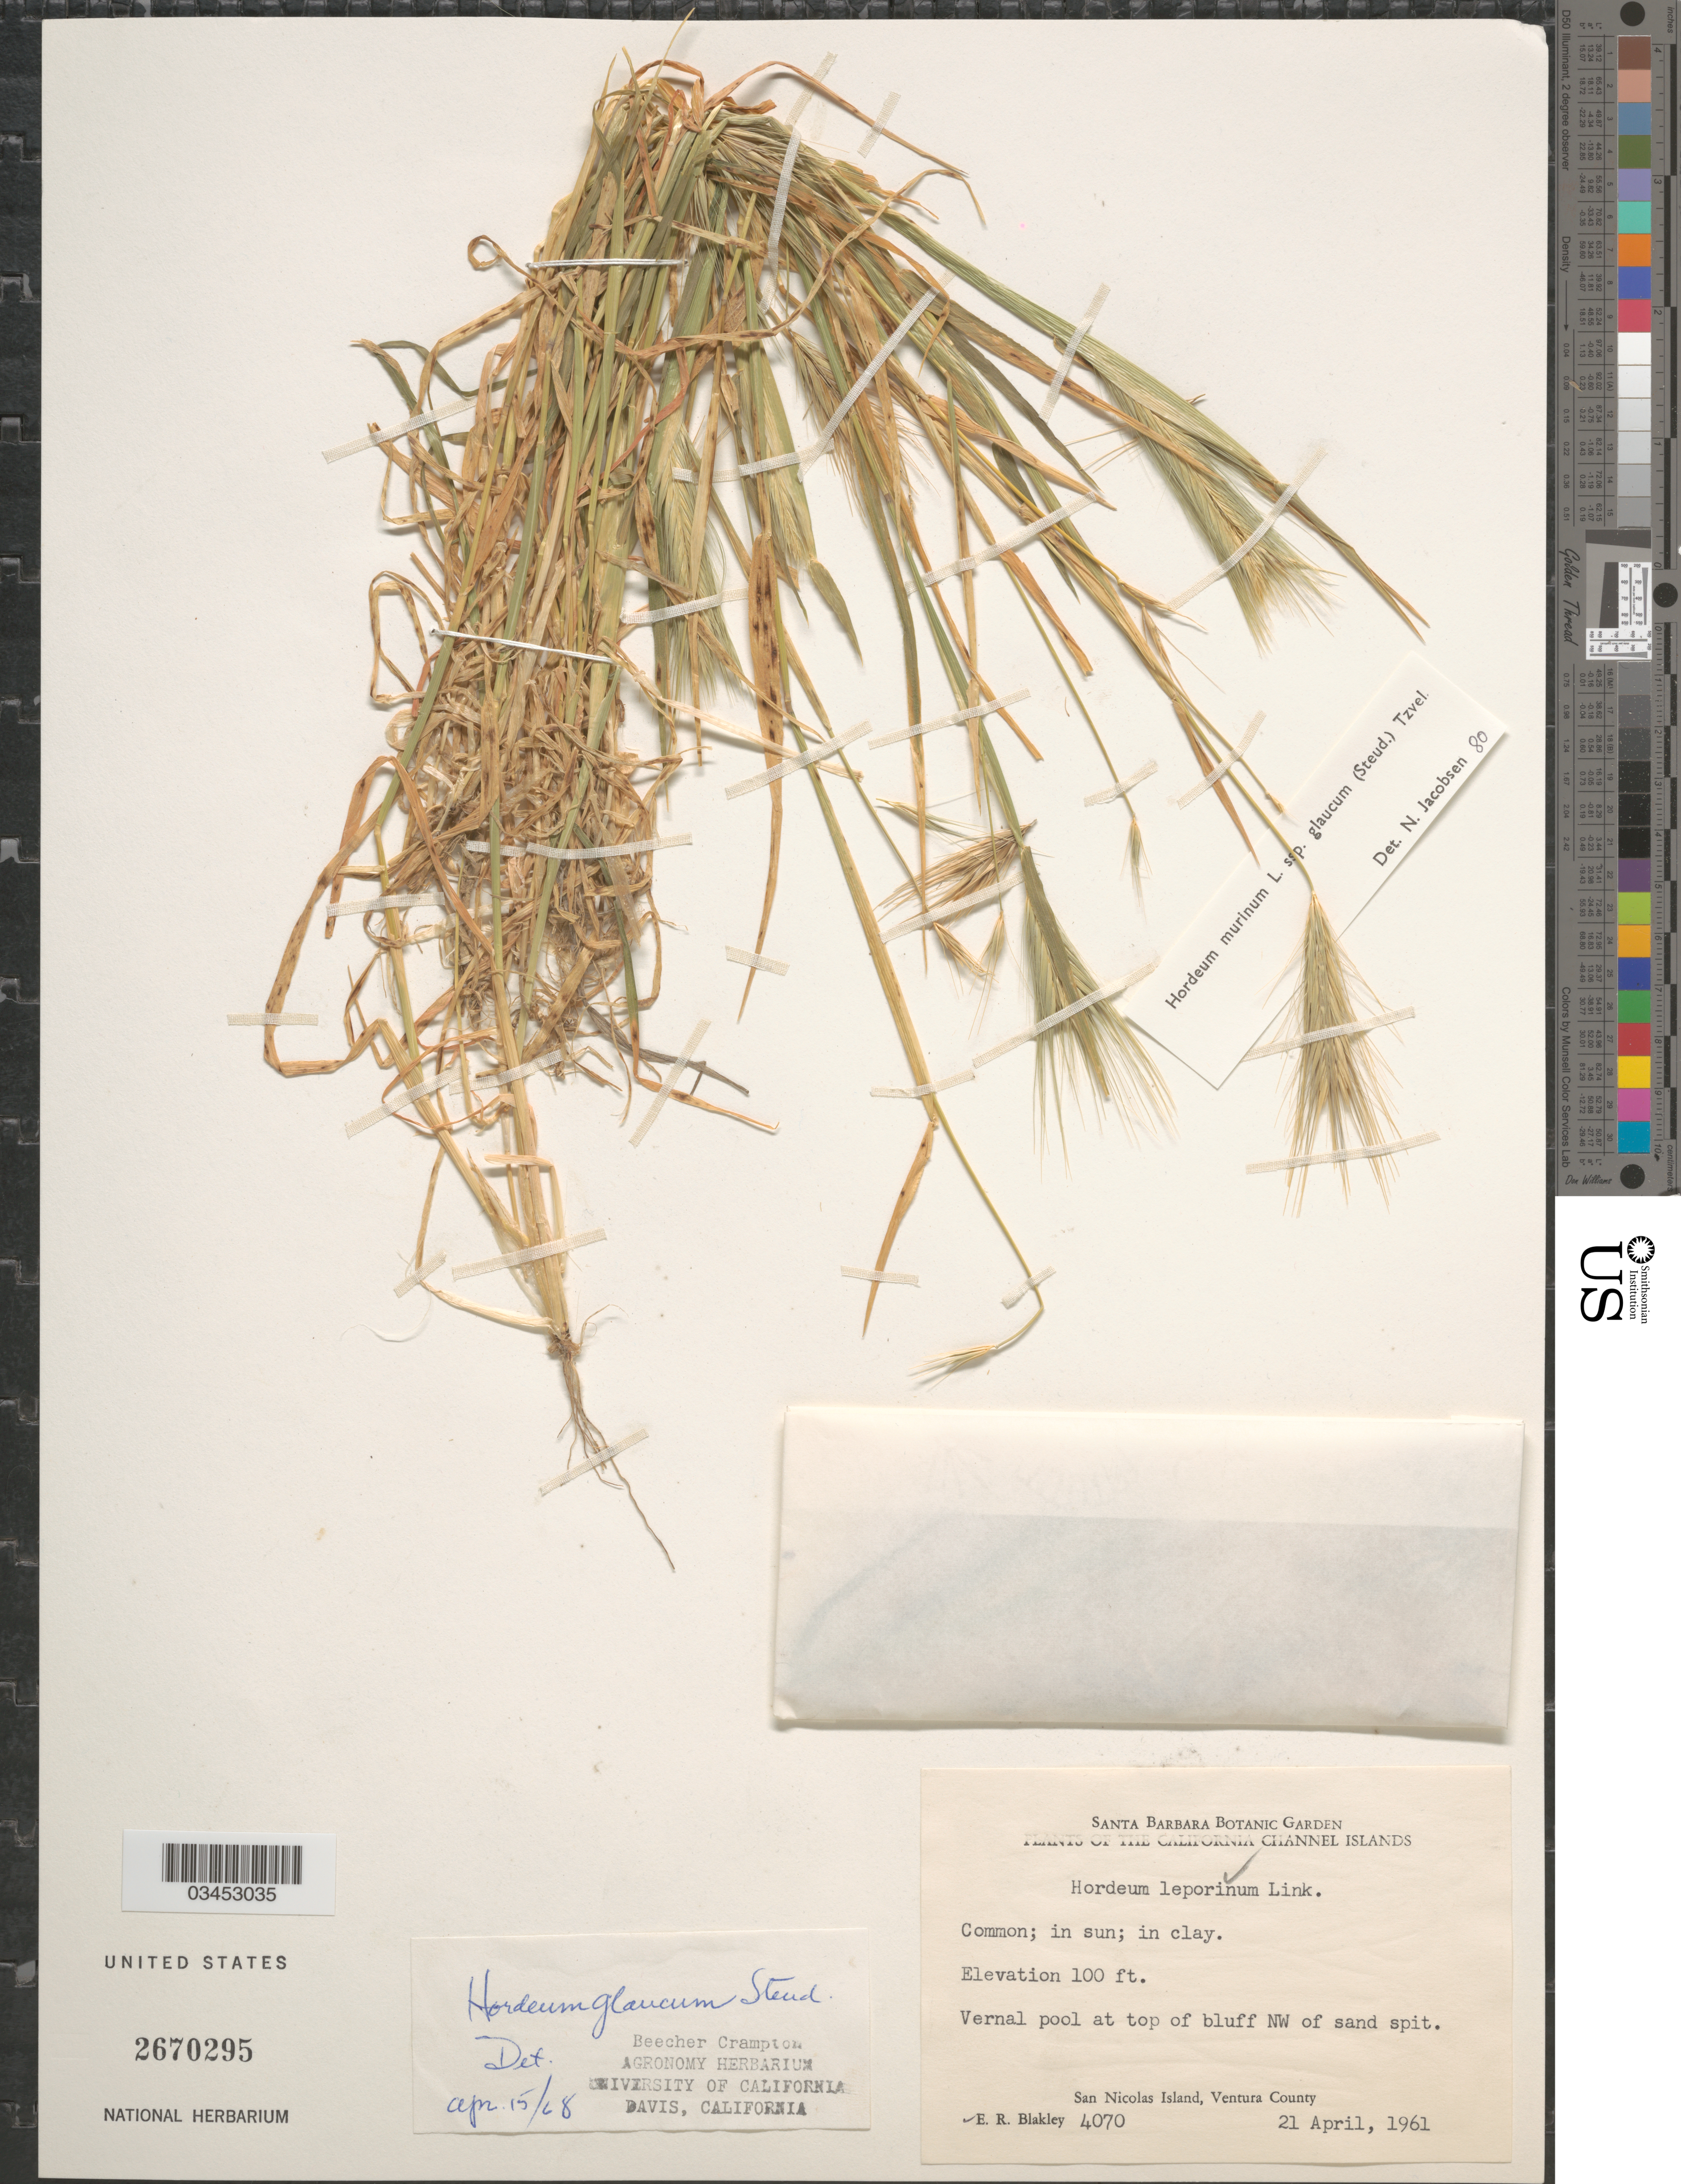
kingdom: Plantae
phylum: Tracheophyta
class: Liliopsida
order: Poales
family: Poaceae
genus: Hordeum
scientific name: Hordeum murinum subsp. glaucum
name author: (Steud.) Tzvelev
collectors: E. R. Blakley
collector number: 4070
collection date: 1961-04-21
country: United States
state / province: California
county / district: Ventura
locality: The California Channel Islands. Vernal pool at top bluff NW of sand pit. San Nicolas Island, Ventura County.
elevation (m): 30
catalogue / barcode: US 2670295